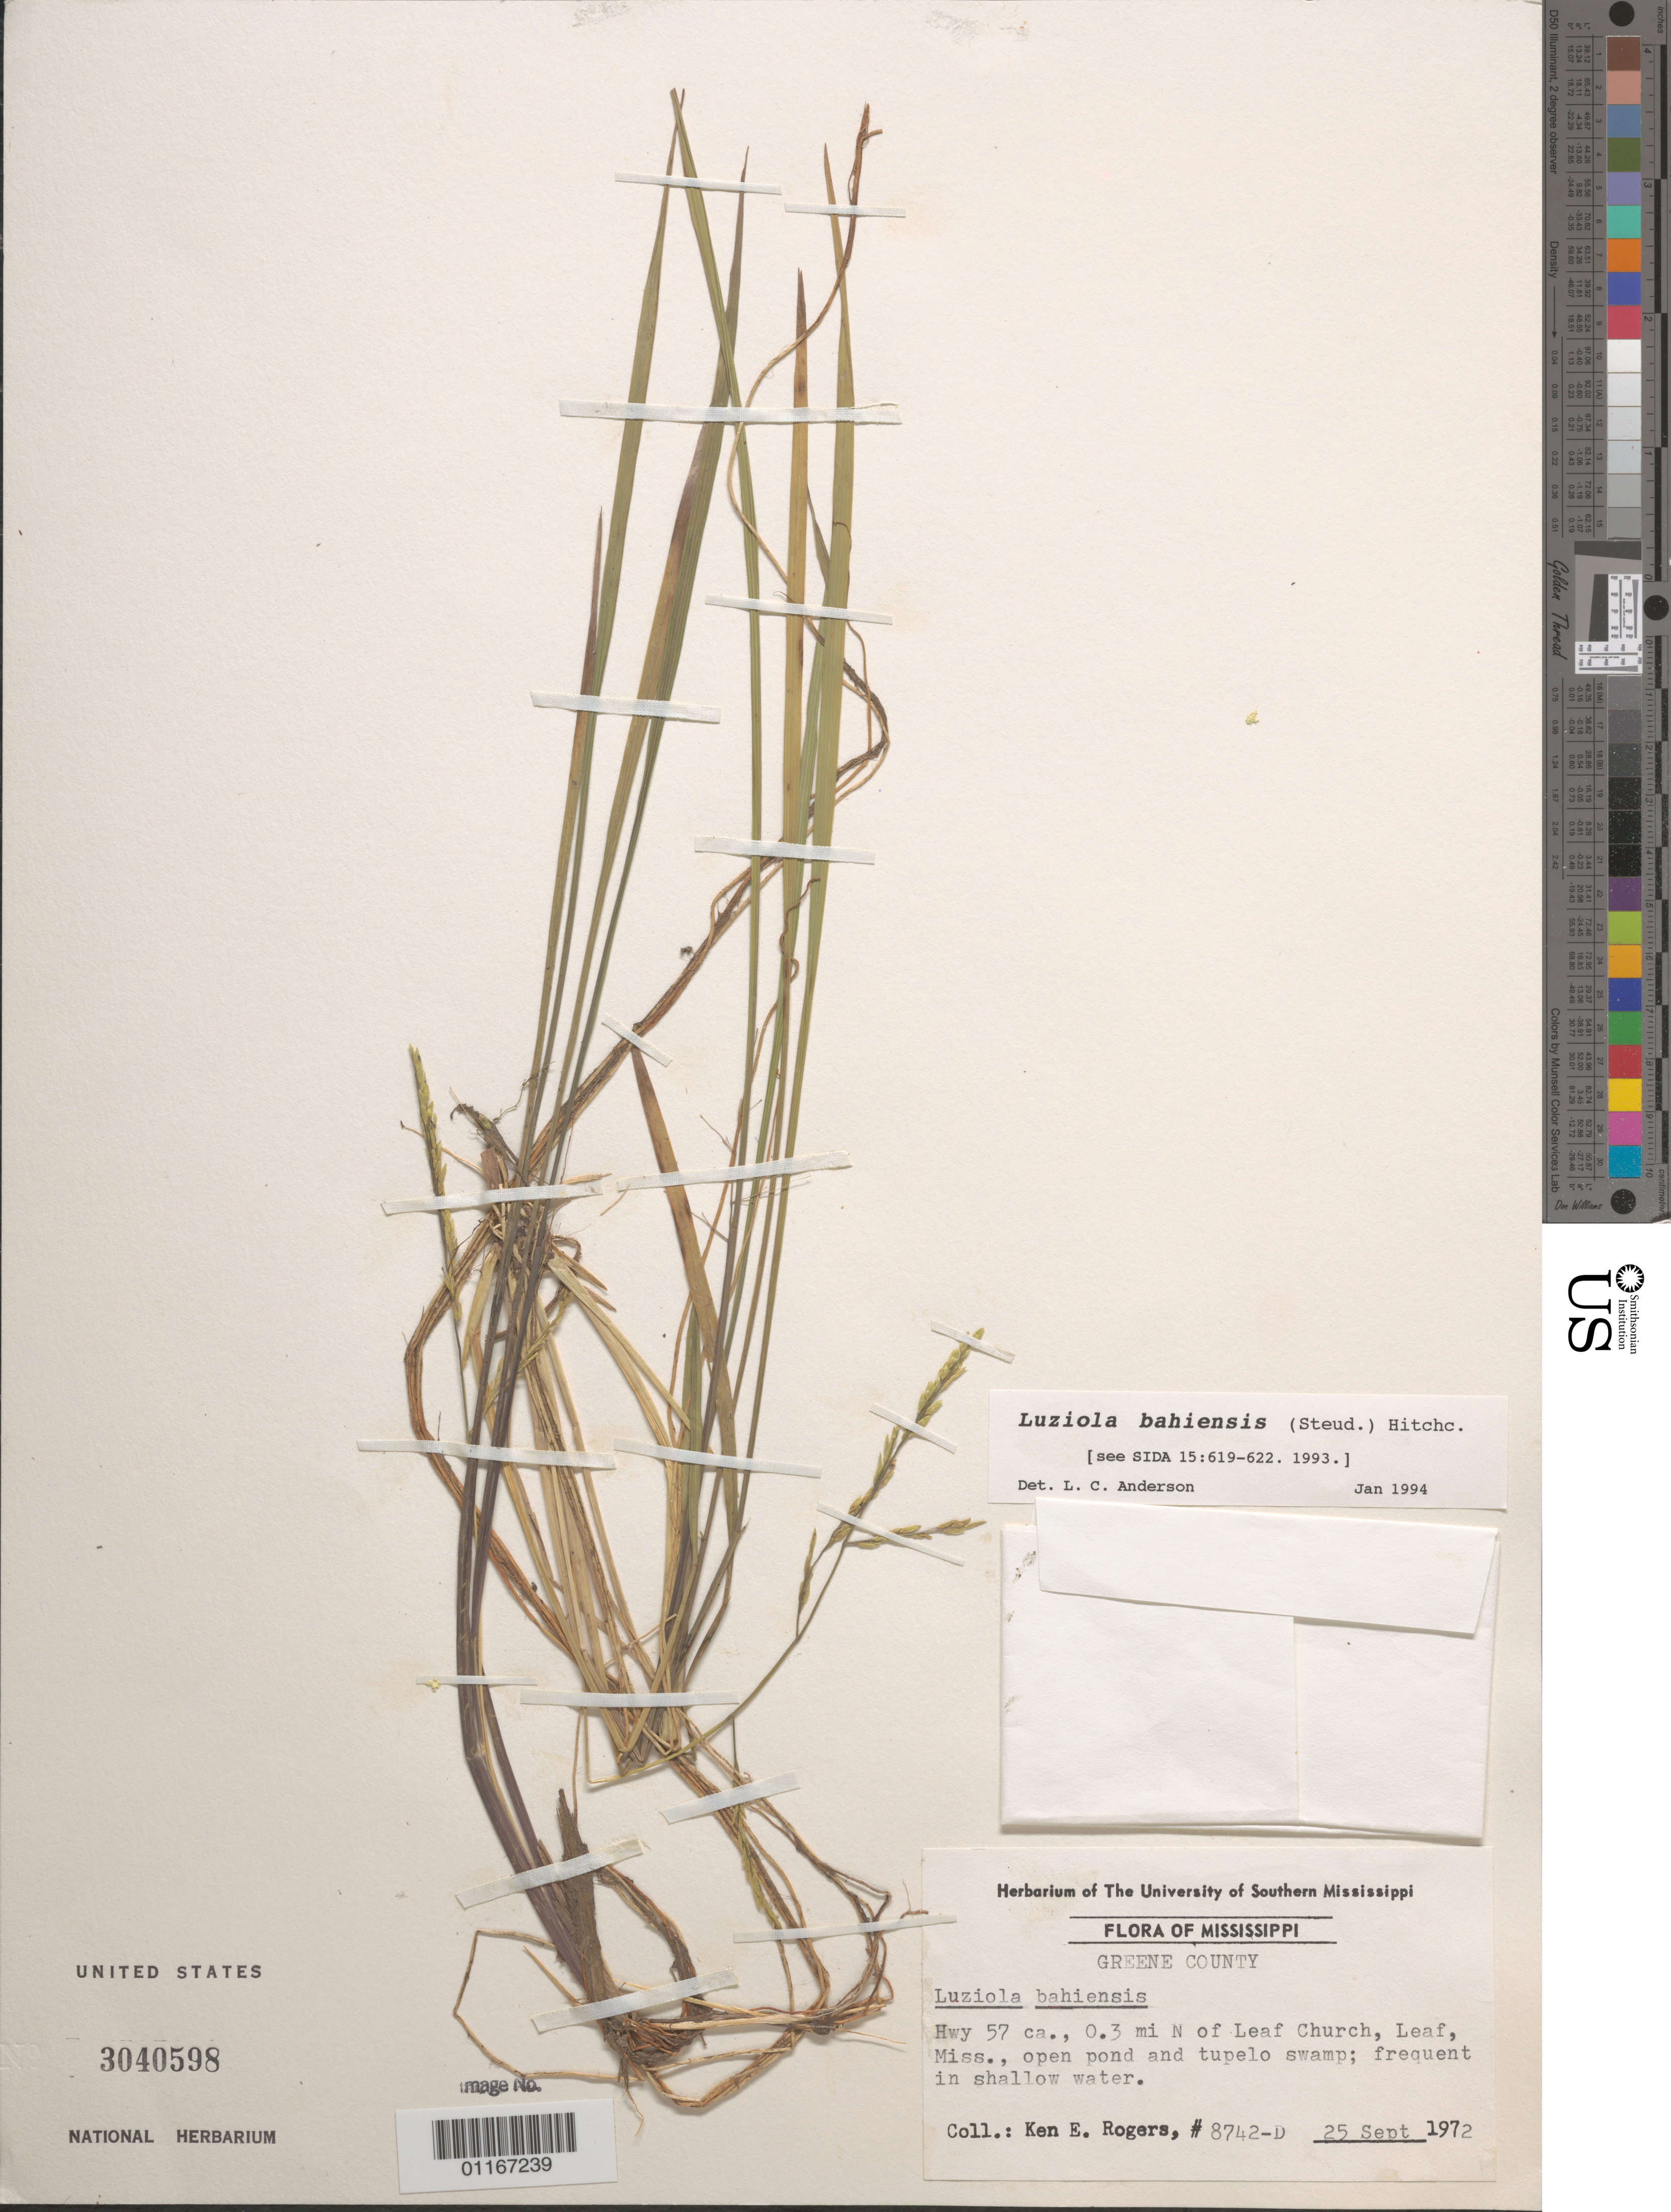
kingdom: Plantae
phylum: Tracheophyta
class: Liliopsida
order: Poales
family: Poaceae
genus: Luziola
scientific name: Luziola bahiensis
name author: (Steud.) Hitchc.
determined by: Anderson, L.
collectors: K. Rogers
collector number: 8742-D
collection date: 1972-09-25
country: United States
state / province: Mississippi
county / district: Greene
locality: Highway 57 ca., 0.3 miles North of Leaf Church, Leaf, Mississippi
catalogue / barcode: US 3040598